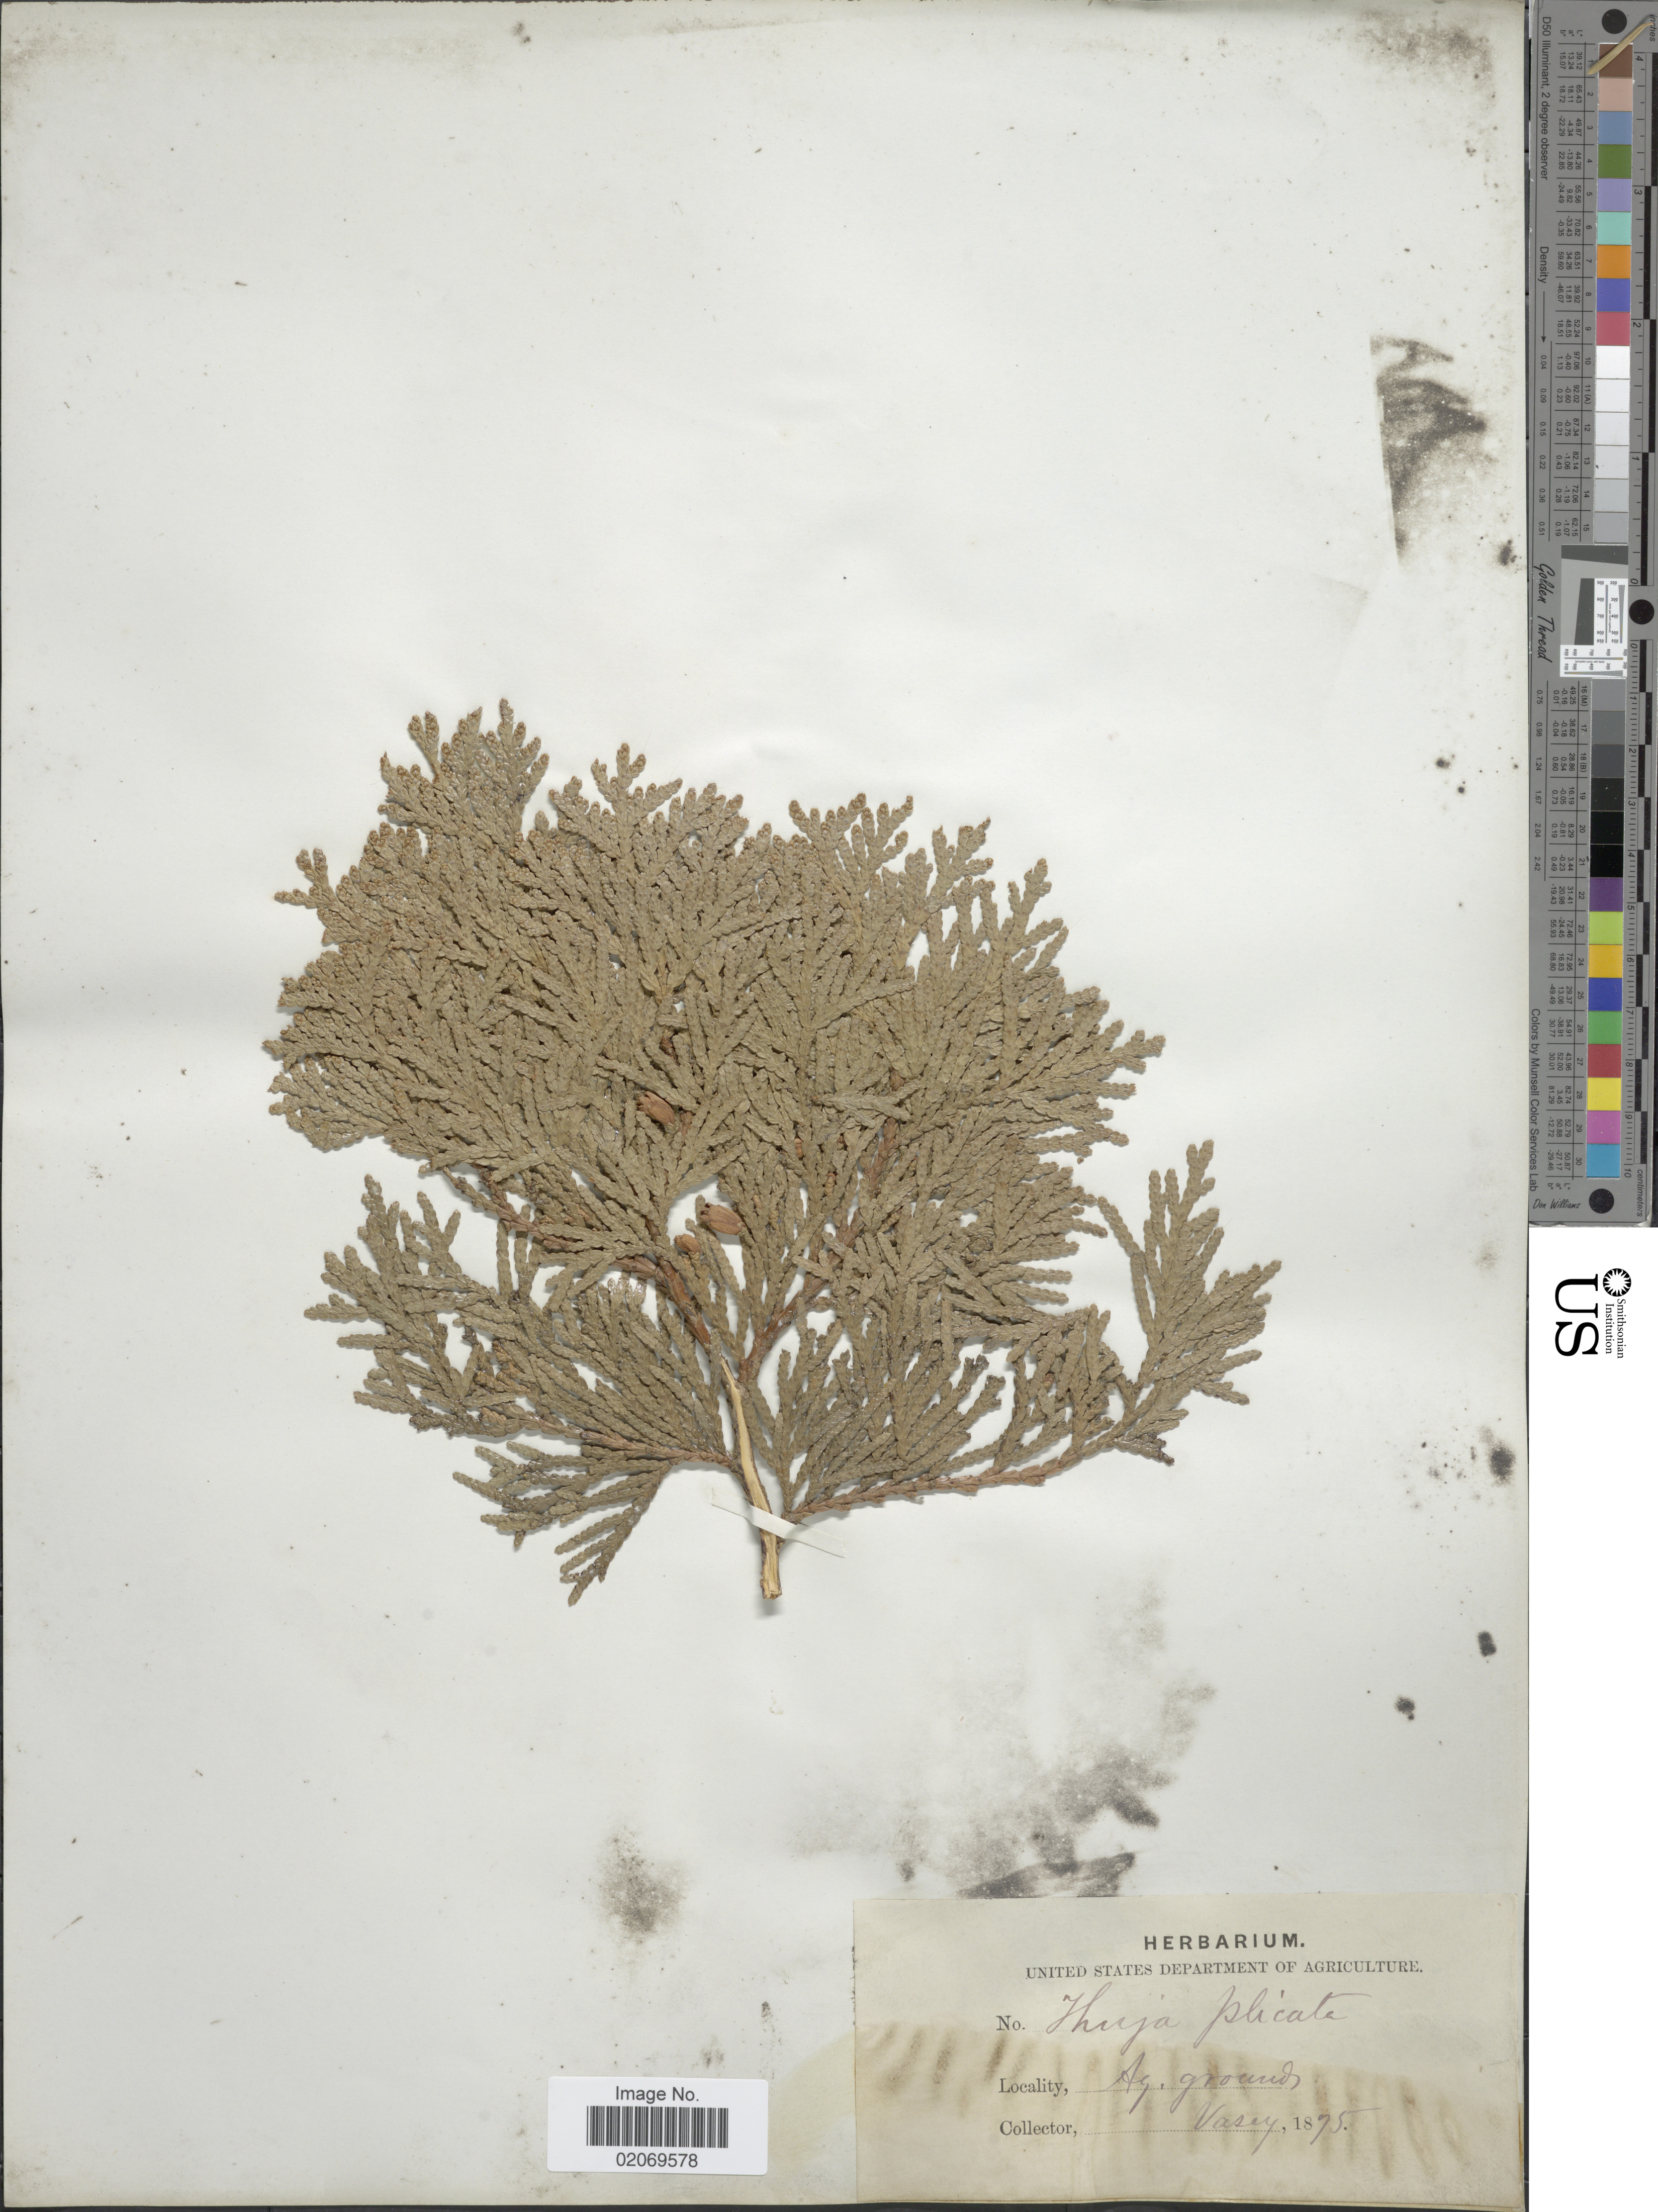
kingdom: Plantae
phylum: Tracheophyta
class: Pinopsida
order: Pinales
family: Cupressaceae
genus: Thuja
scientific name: Thuja plicata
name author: Donn & D. Don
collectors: Vasey, --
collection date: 1875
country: United States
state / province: District of Columbia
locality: Ag. grounds